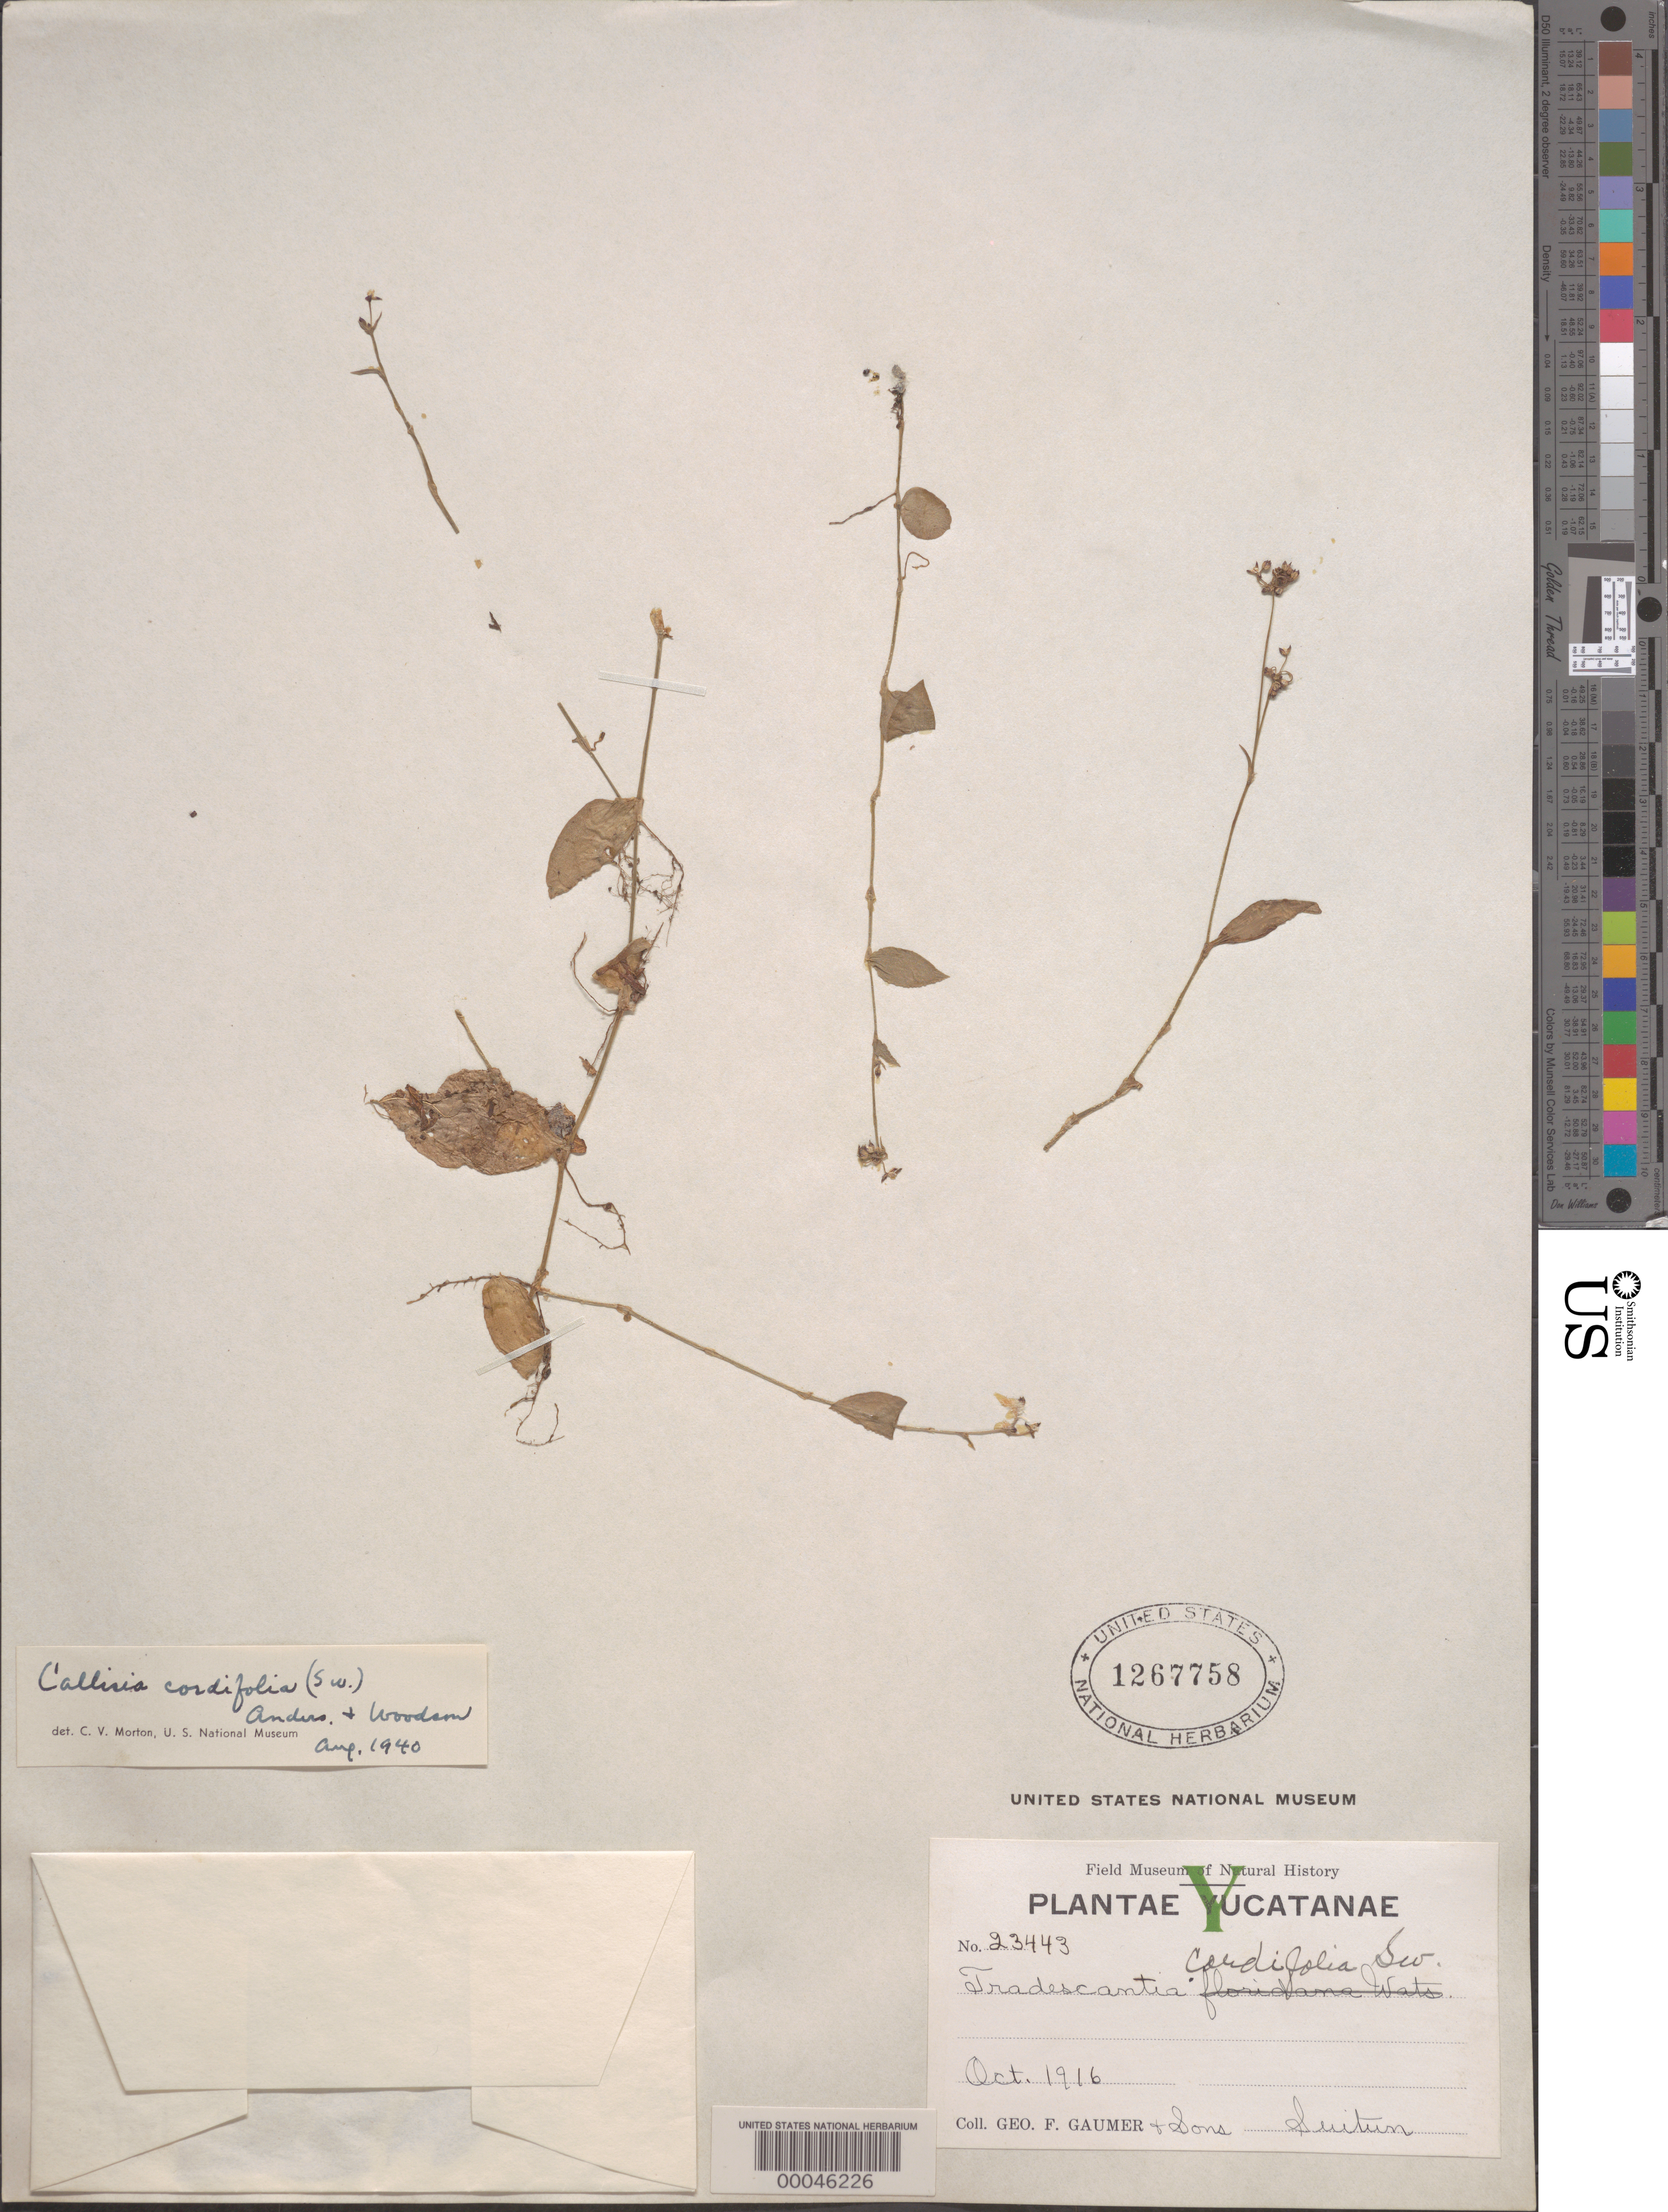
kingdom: Plantae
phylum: Tracheophyta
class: Liliopsida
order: Commelinales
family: Commelinaceae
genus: Callisia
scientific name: Callisia cordifolia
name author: (Sw.) E.S. Anderson & Woodson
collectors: G. F. Gaumer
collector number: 23443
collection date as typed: Oct 1916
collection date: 1916-10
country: Mexico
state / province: Yucatán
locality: Suitun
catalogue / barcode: US 1267758